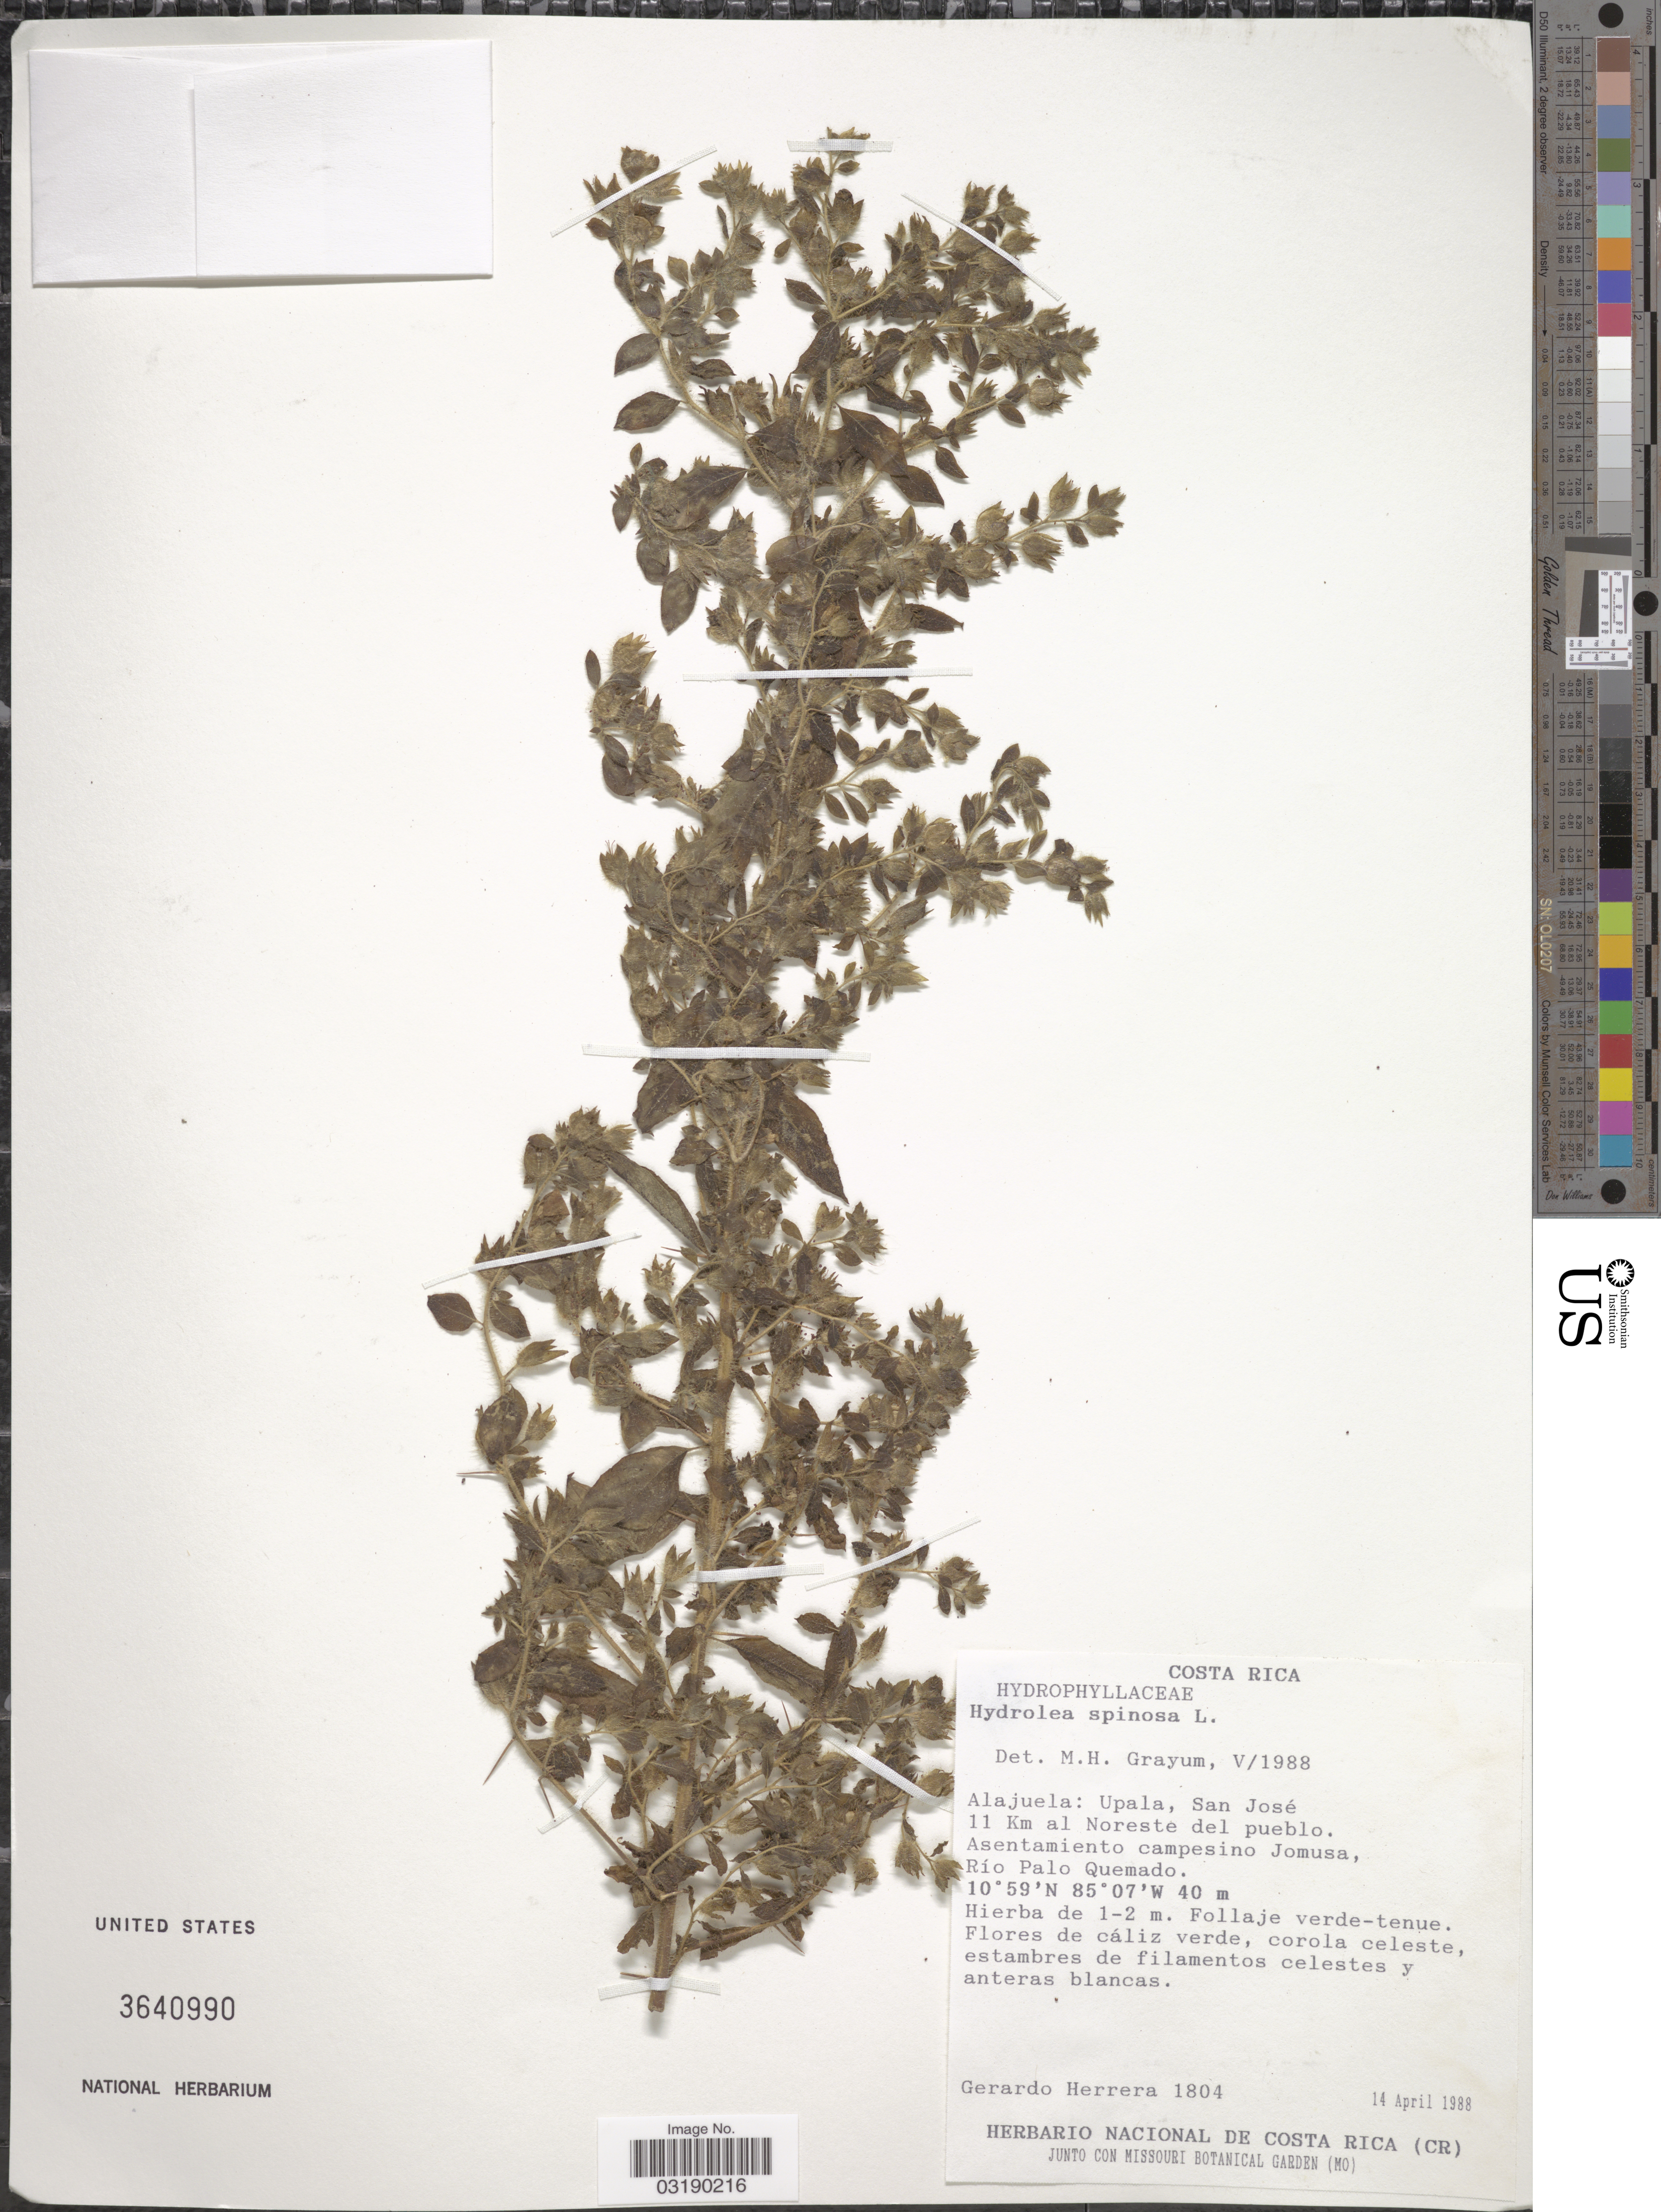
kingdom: Plantae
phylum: Tracheophyta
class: Magnoliopsida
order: Solanales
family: Hydroleaceae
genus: Hydrolea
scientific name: Hydrolea spinosa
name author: L.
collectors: G. Herrera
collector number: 1804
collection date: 1988-04-14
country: Costa Rica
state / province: San José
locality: Alajuela: Upala. 11 Km al Noreste del pueblo. Asentamiento campesino Jomusa, Rio Palo Quemado.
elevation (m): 40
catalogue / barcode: US 3640990